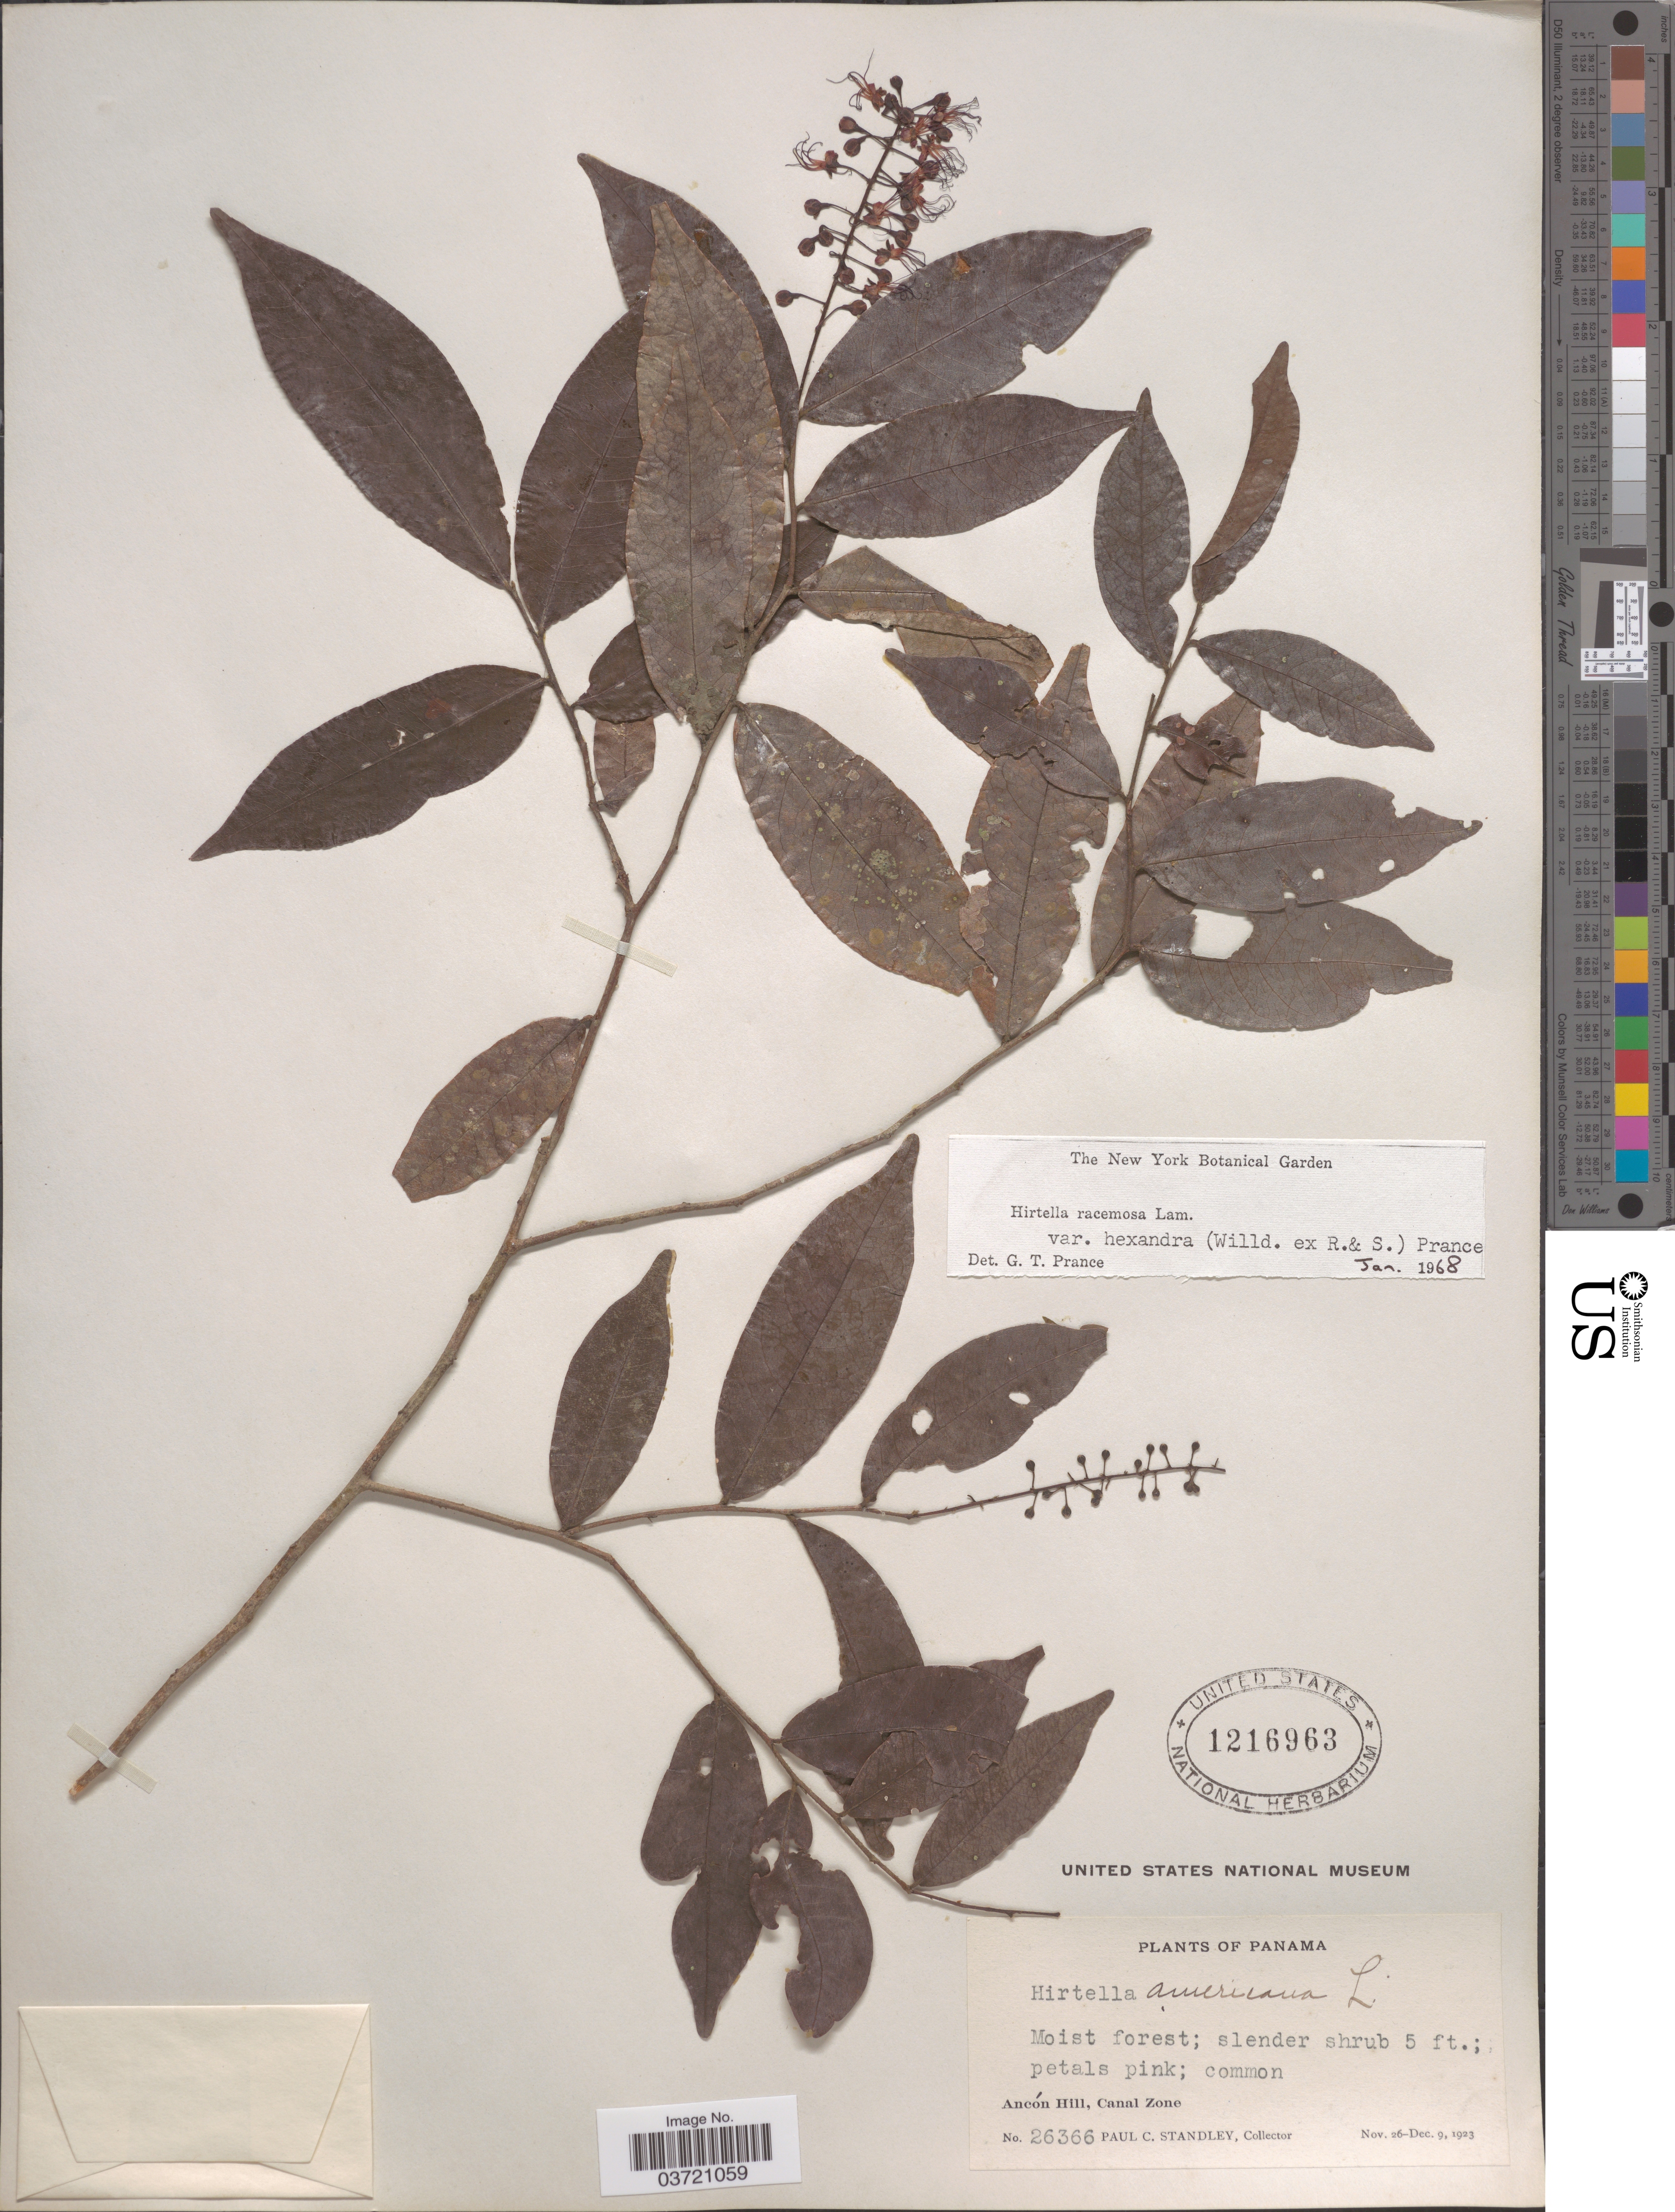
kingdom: Plantae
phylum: Tracheophyta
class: Magnoliopsida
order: Malpighiales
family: Chrysobalanaceae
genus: Hirtella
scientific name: Hirtella racemosa var. hexandra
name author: (Willd. ex Roem. & Schult.) Prance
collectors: P. C. Standley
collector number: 26366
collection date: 1923-11-26/1923-12-09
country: Panama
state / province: Colón / Panamá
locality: Ancón Hill, Canal Zone.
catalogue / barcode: US 1216963